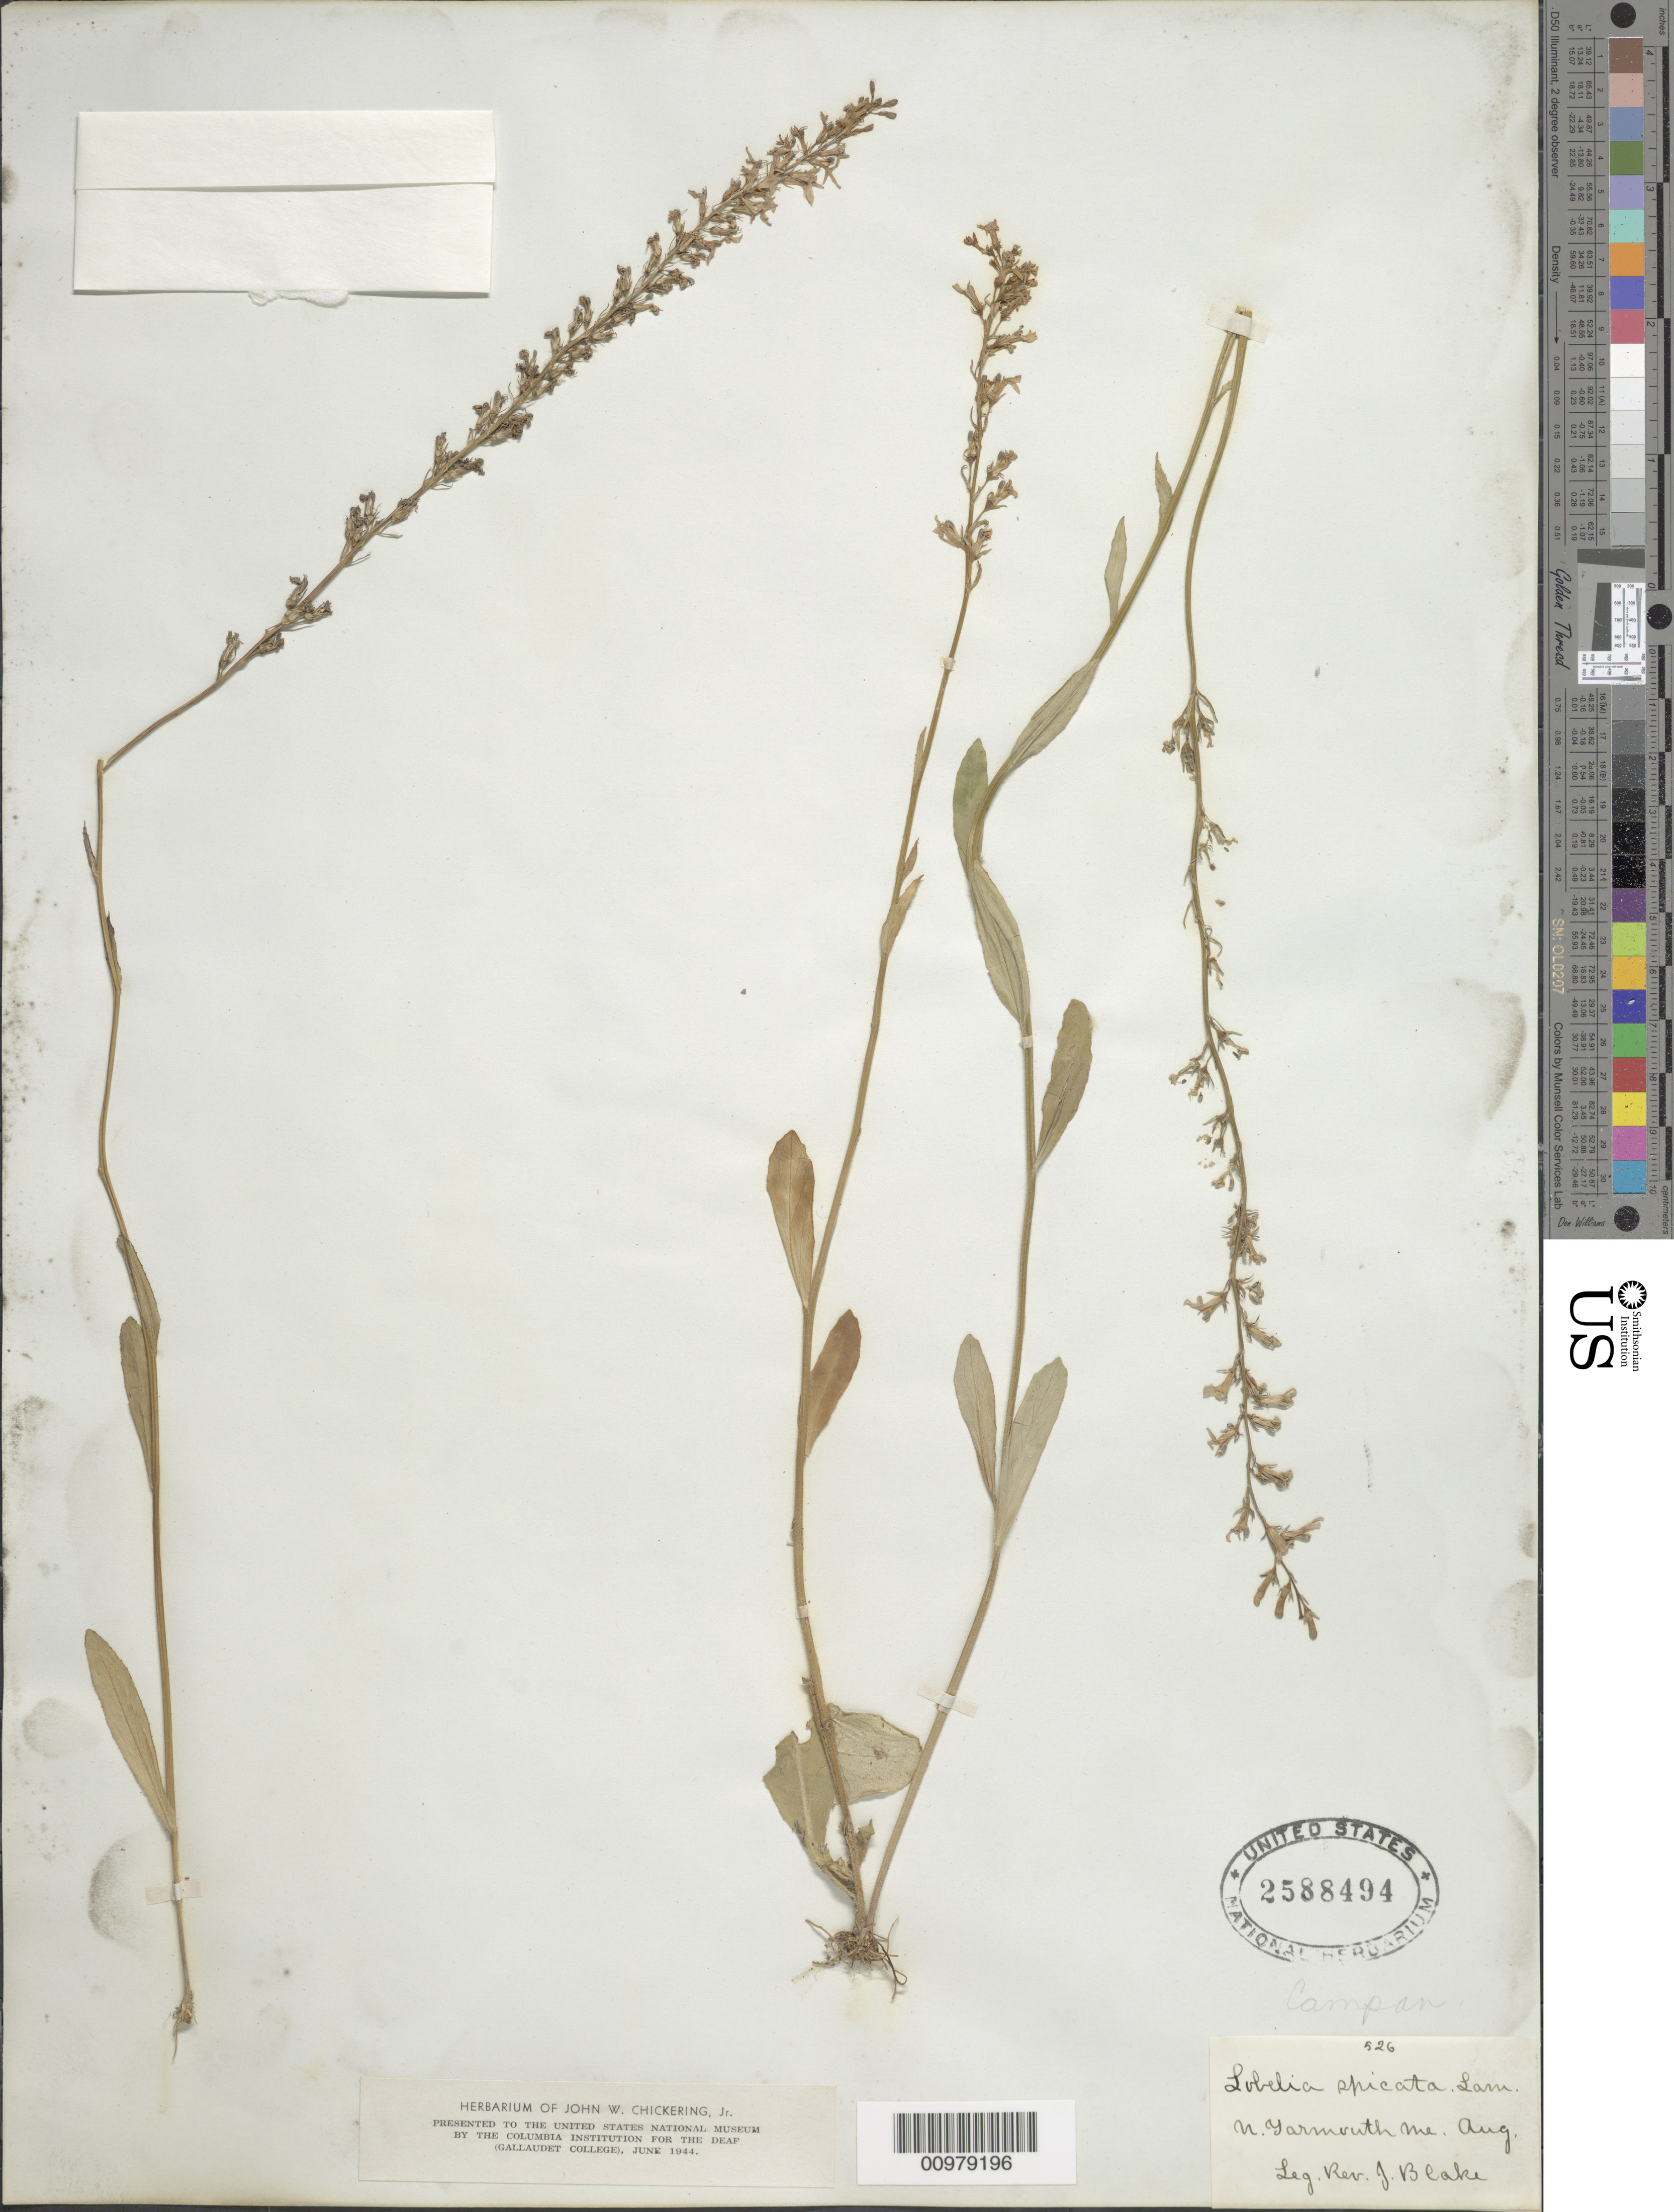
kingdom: Plantae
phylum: Tracheophyta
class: Magnoliopsida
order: Asterales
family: Campanulaceae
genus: Lobelia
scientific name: Lobelia spicata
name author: Lam.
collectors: J. Blake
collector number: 526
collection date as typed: Aug.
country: United States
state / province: Maine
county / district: Cumberland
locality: N. Yarmouth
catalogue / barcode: US 2588494